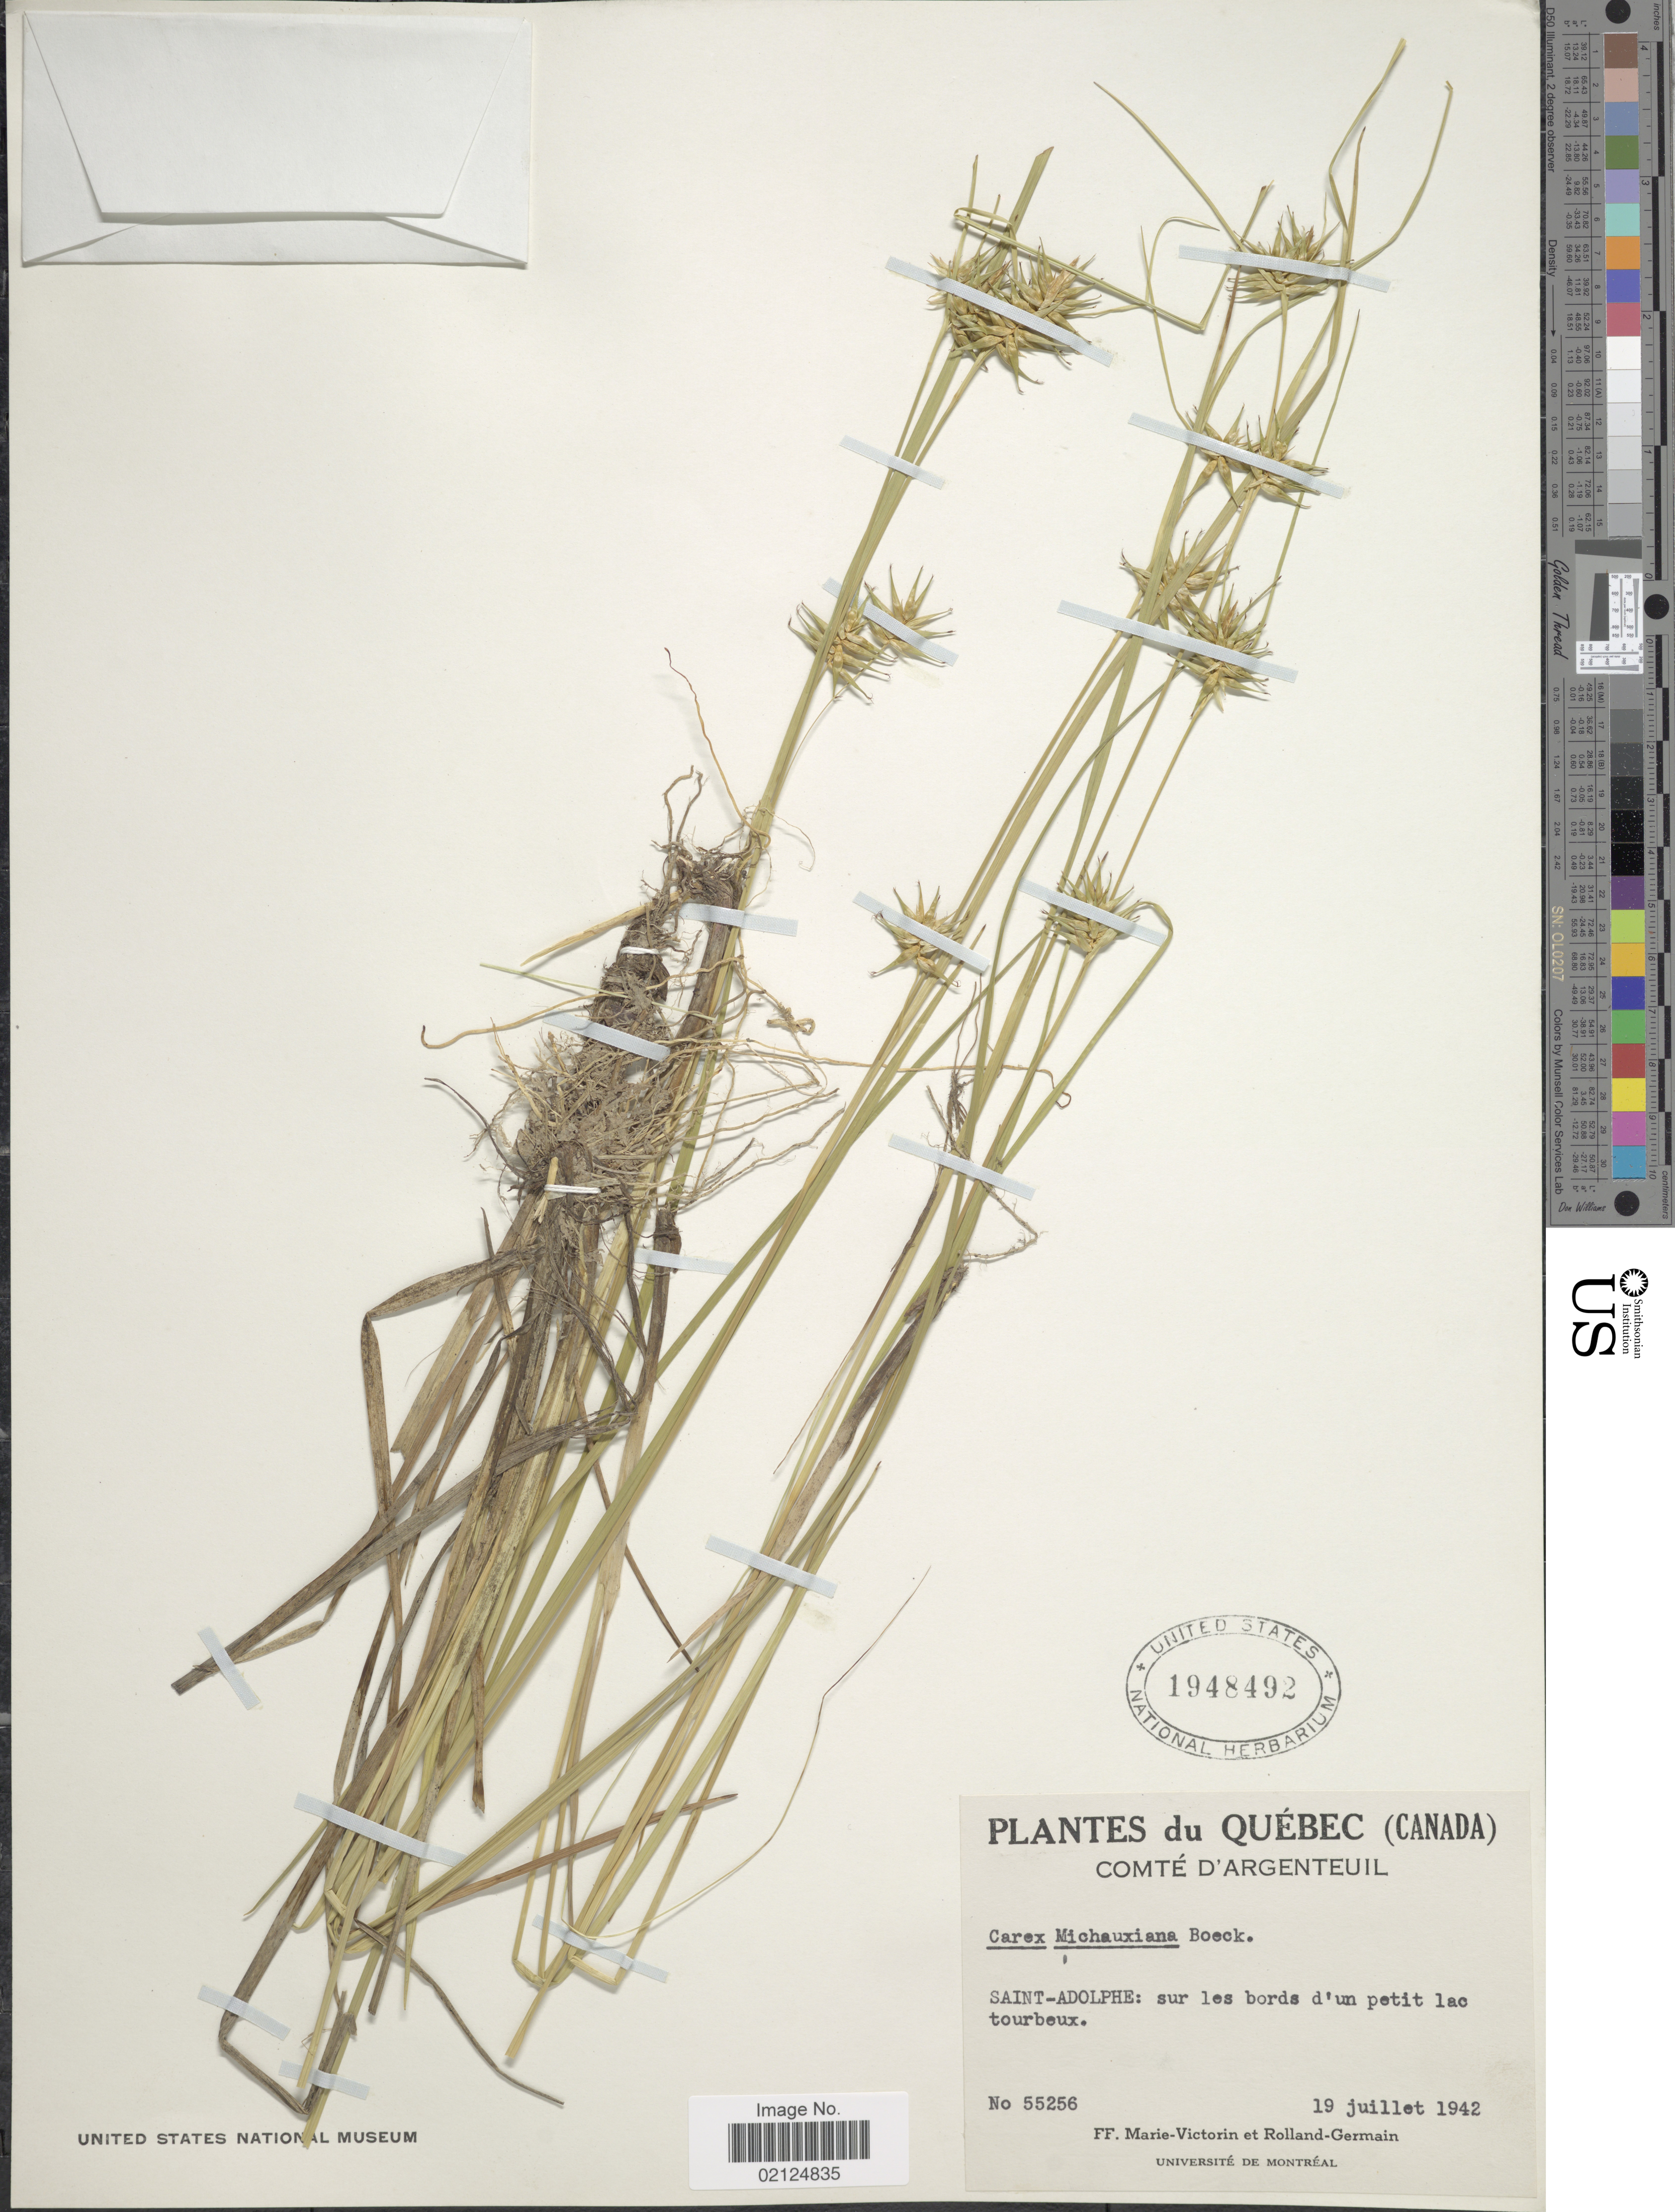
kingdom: Plantae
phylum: Tracheophyta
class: Liliopsida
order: Poales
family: Cyperaceae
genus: Carex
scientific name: Carex michauxiana subsp. michauxiana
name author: Boeckeler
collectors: F. Marie-Victorin & Rolland-Germain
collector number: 55256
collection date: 1942-07-19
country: Canada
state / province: Quebec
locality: Comte d'Argenteuil, Saint-Adolphe: sur les bords d'un petit lac tourbeux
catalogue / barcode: US 1948492